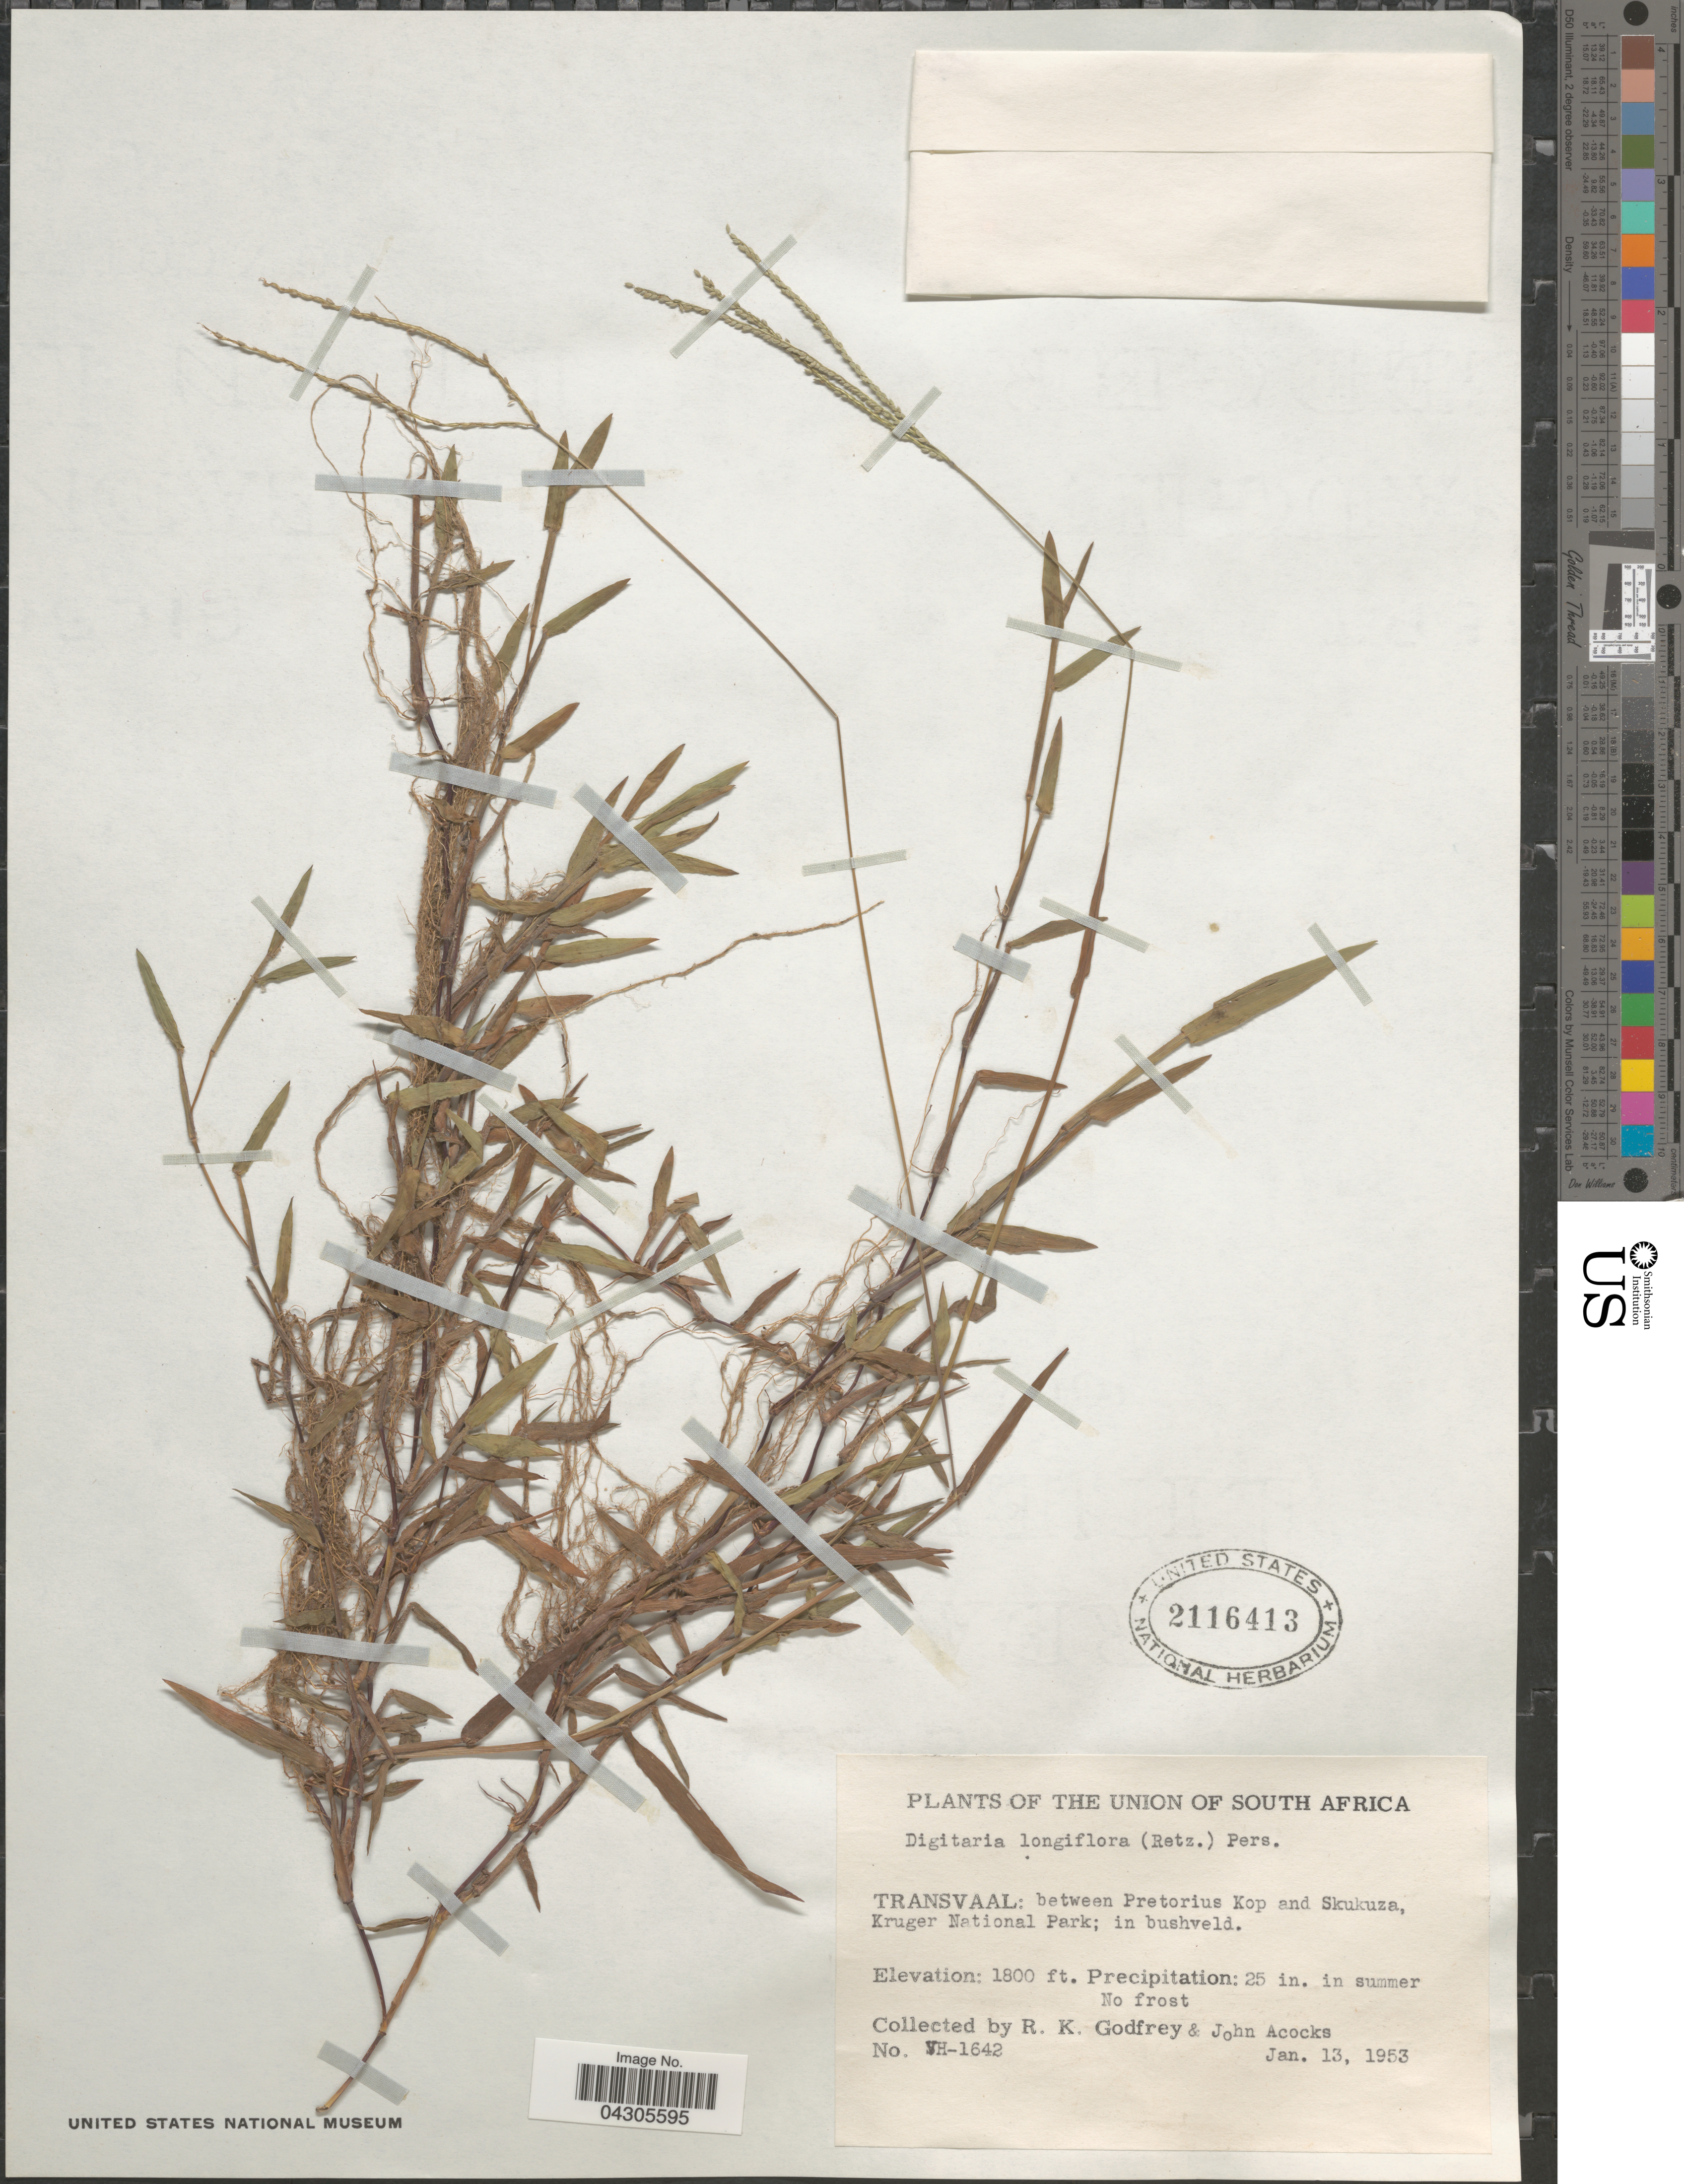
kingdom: Plantae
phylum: Tracheophyta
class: Liliopsida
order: Poales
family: Poaceae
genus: Digitaria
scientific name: Digitaria longiflora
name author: (Retz.) Pers.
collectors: R. K. Godfrey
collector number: VH-1642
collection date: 1953-01-13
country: South Africa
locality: Union of South Africa. Transvaal: between Pretorius Kop and Skukuza, Kruger National park.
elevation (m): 549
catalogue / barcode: US 2116413